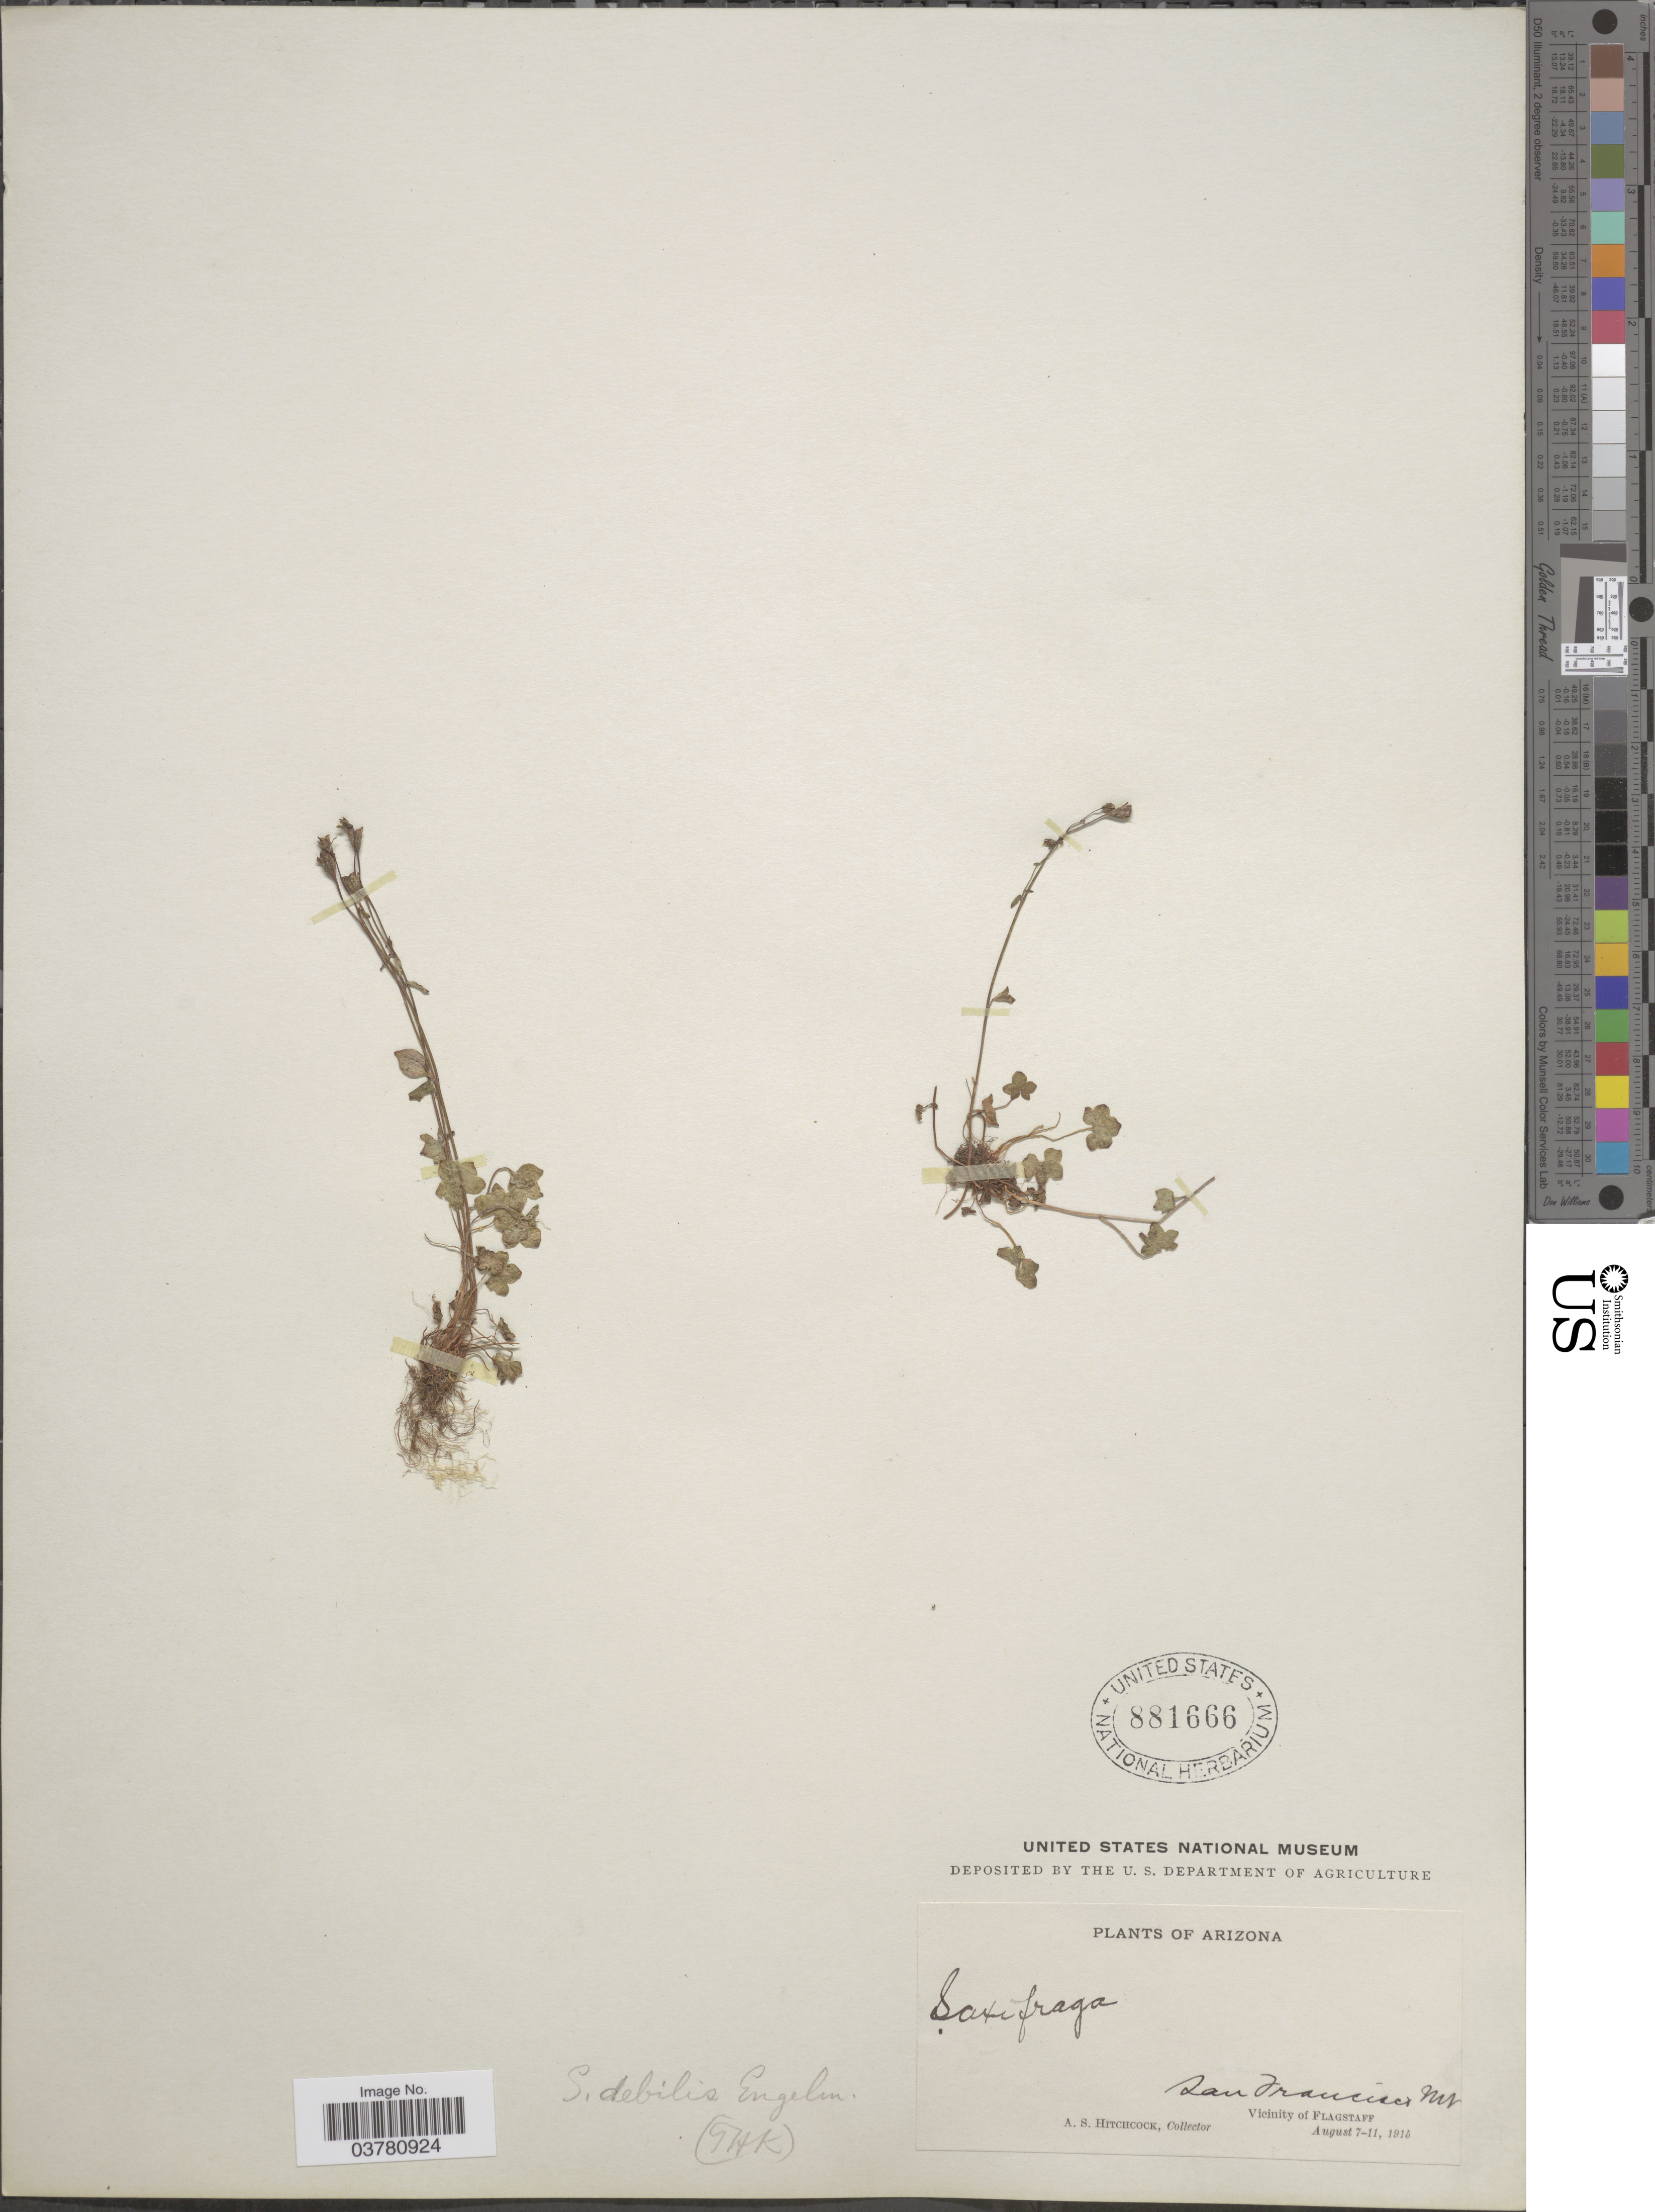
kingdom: Plantae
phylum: Tracheophyta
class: Magnoliopsida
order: Saxifragales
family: Saxifragaceae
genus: Saxifraga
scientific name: Saxifraga rivularis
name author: L.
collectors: A. S. Hitchcock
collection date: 1915-08-07/1915-08-11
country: United States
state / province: Arizona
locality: San Francisco Mt. Vicinity of Flagstaff.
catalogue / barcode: US 881666